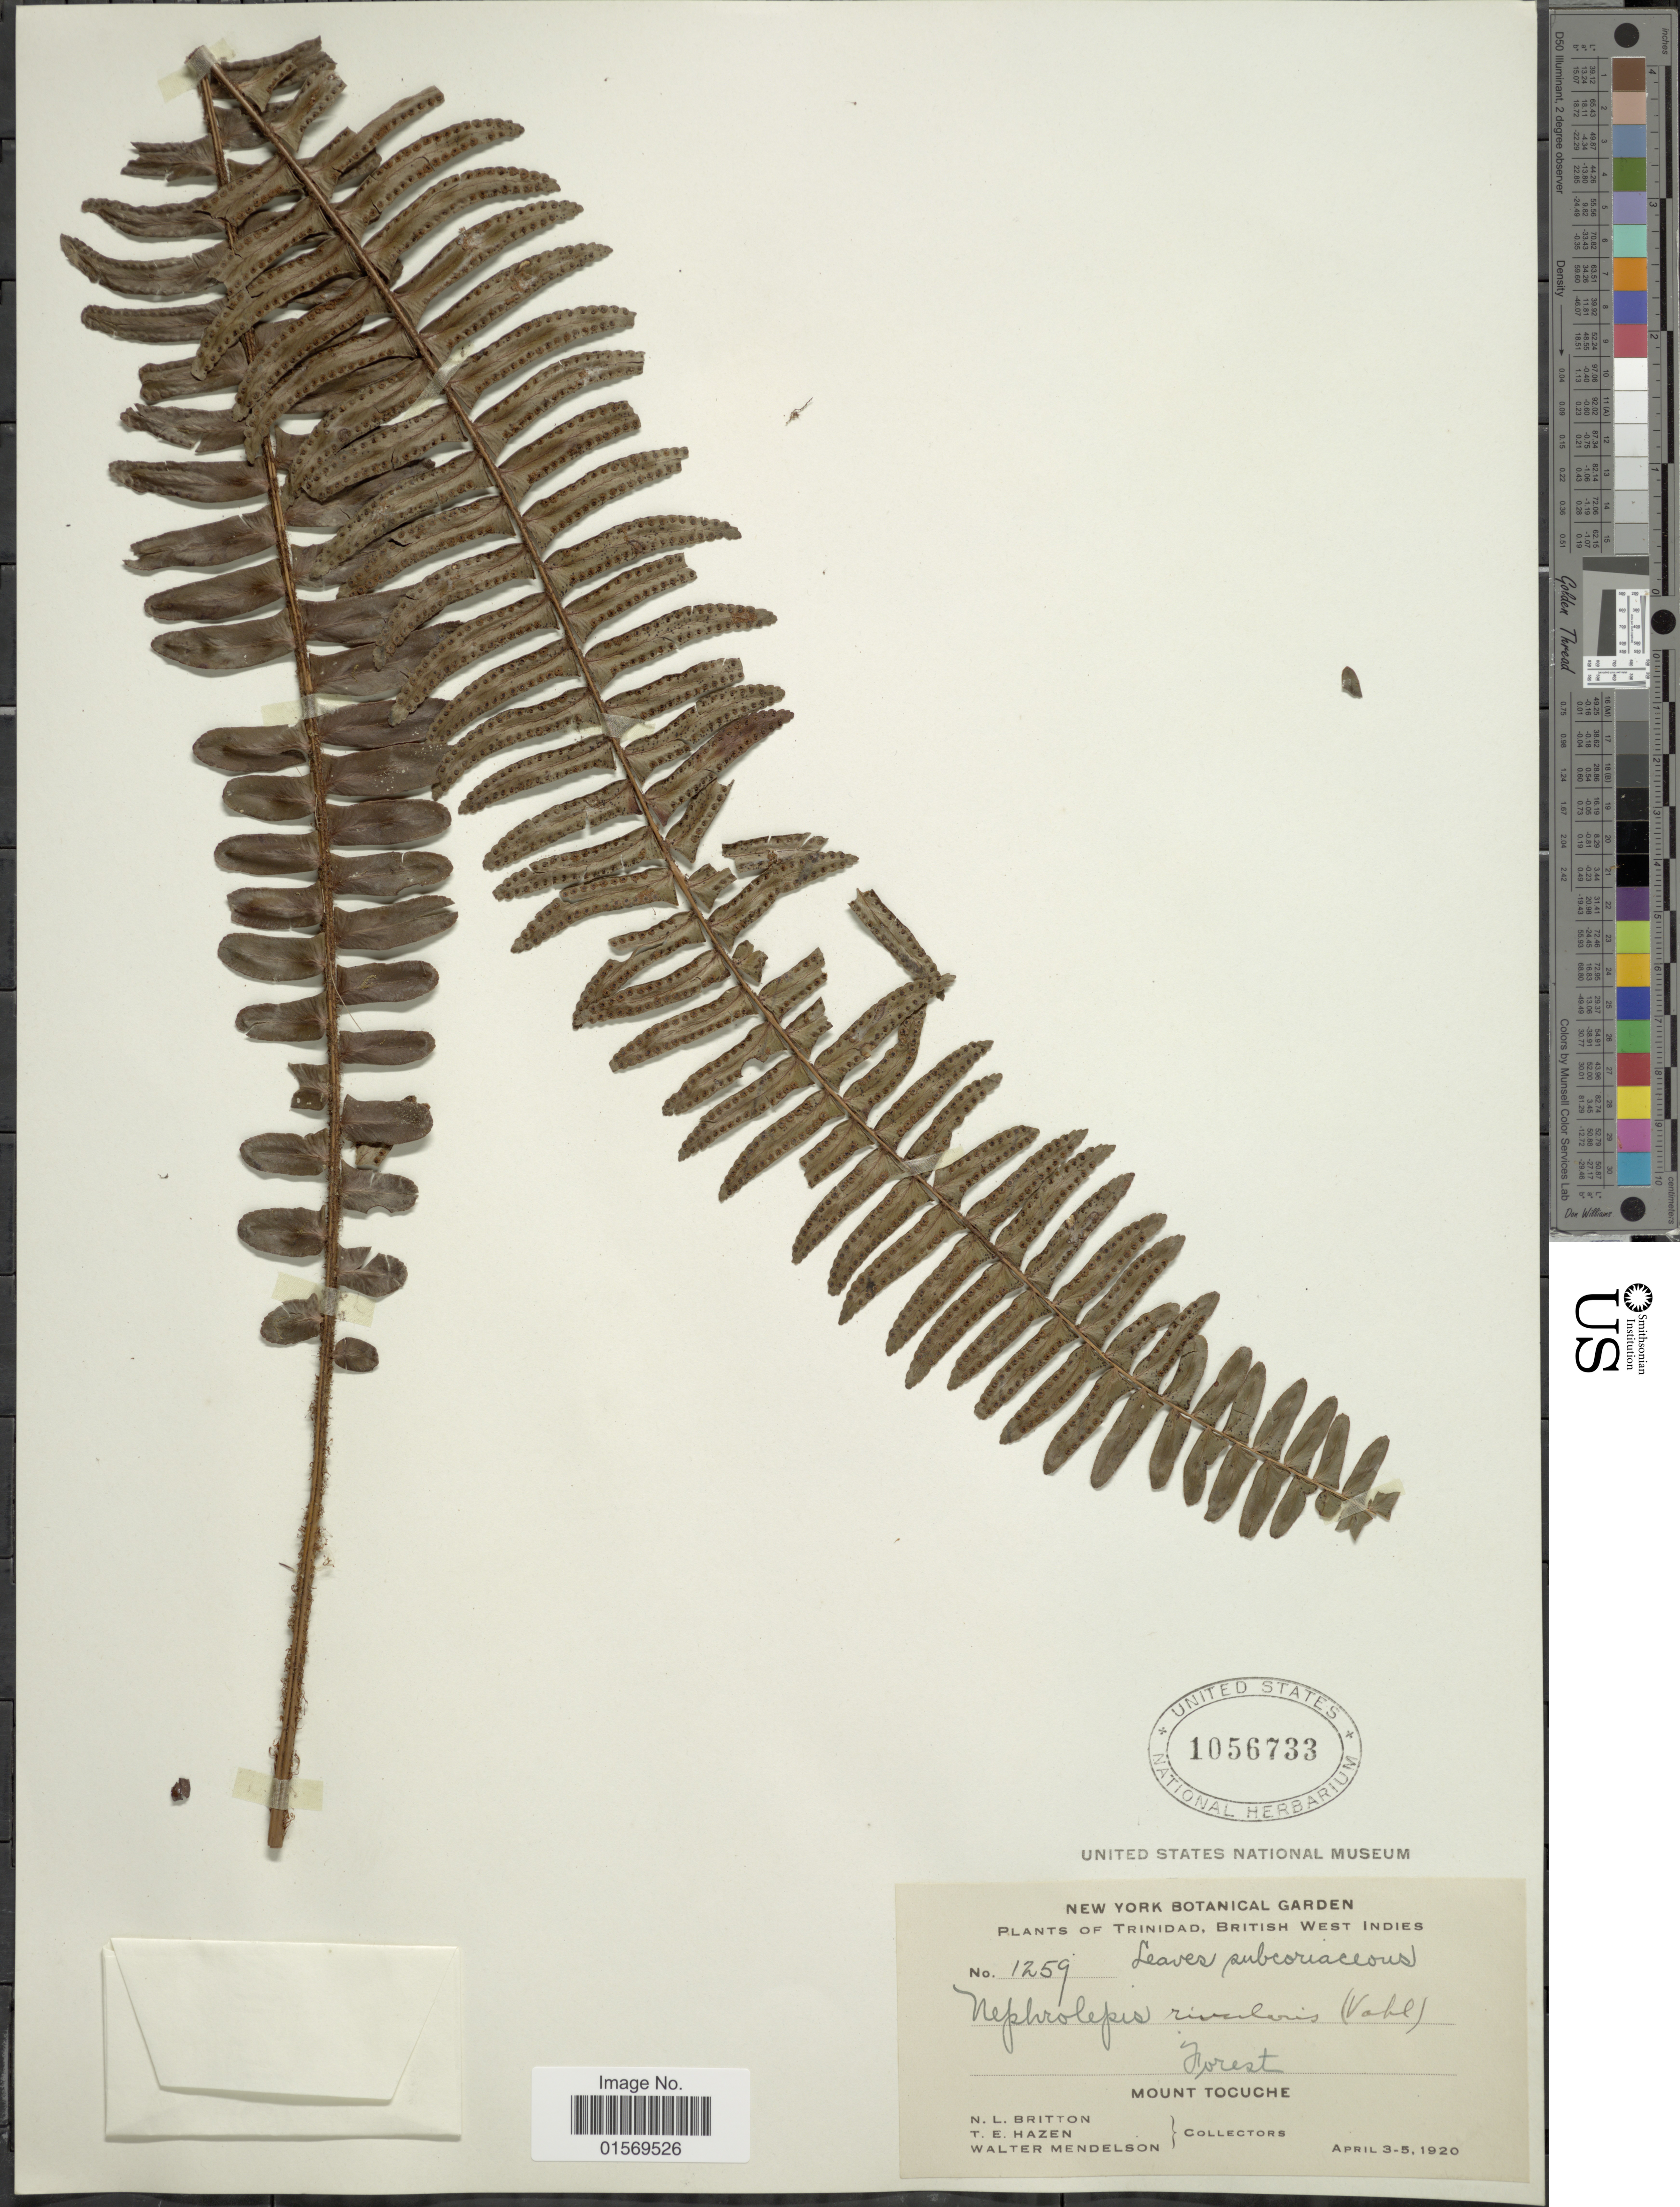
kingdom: Plantae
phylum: Tracheophyta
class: Polypodiopsida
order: Polypodiales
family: Nephrolepidaceae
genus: Nephrolepis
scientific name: Nephrolepis rivularis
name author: (Vahl) Mett. ex Krug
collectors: N. Britton, T. E. Hazen & W. Mendelson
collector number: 1259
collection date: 1920-04-03/1920-04-05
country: Trinidad and Tobago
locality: Trindad, British West Indies. Mount Tocuche.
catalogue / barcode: US 1056733